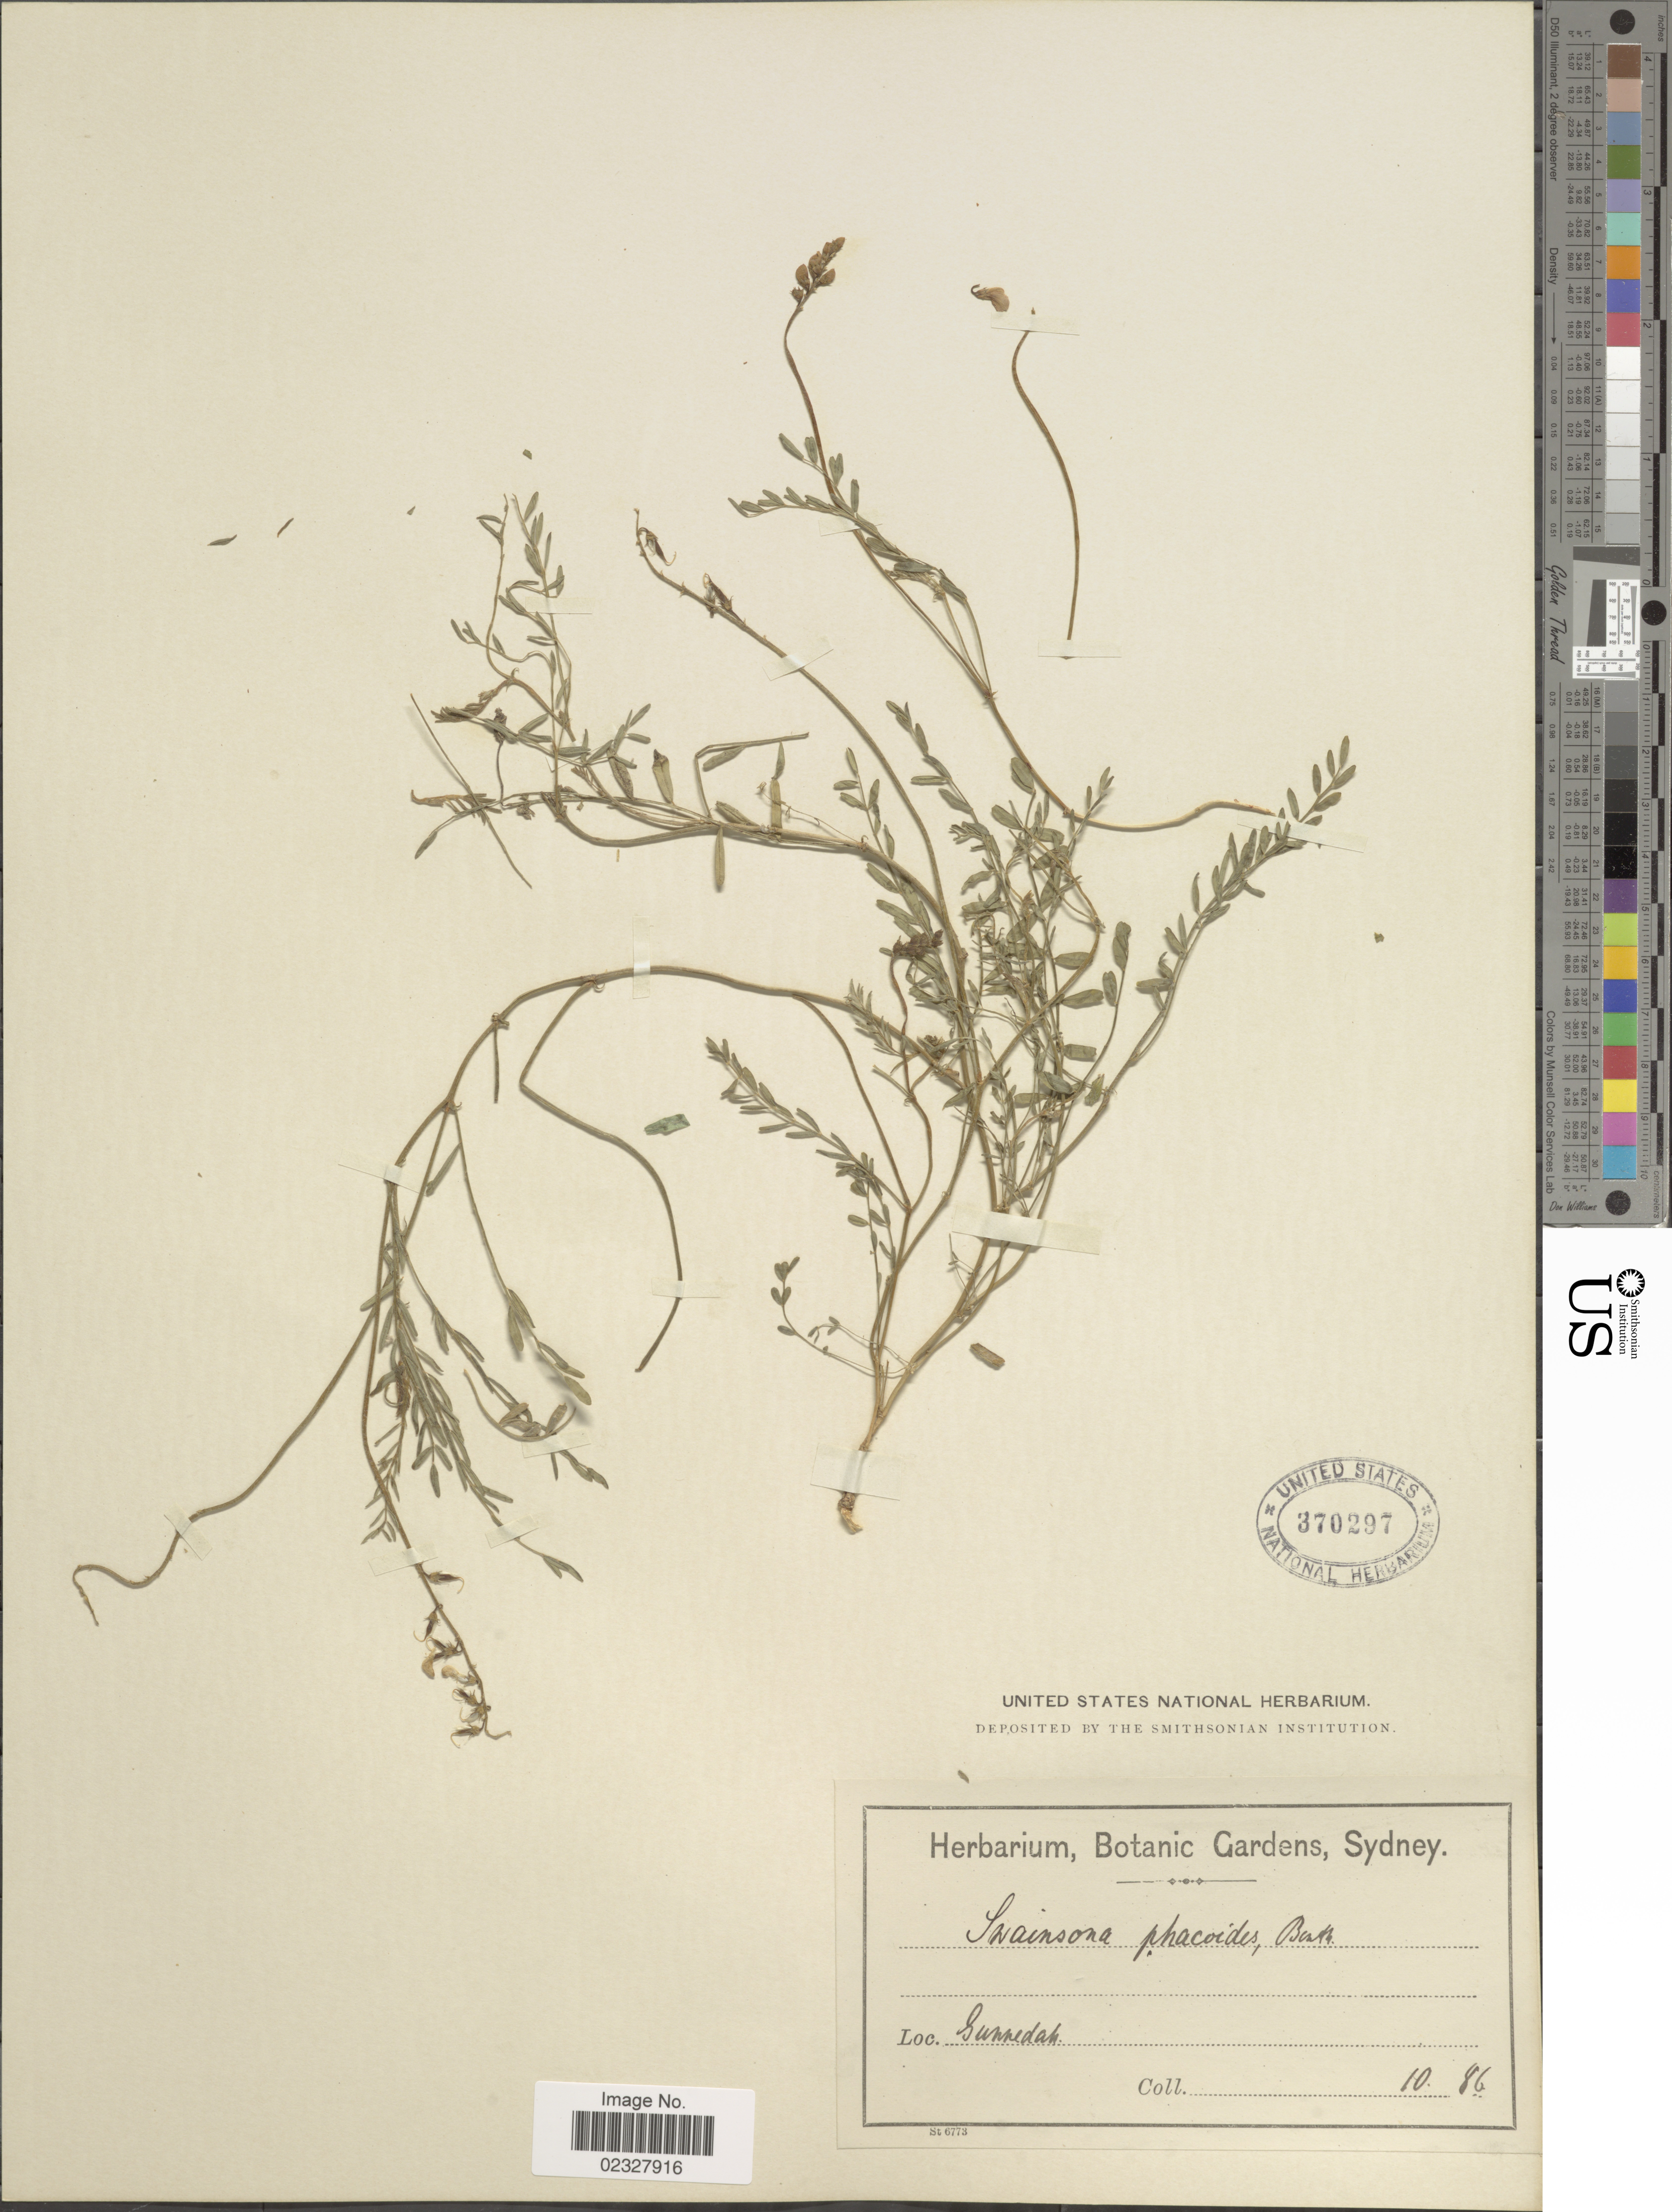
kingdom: Plantae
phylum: Tracheophyta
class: Magnoliopsida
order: Fabales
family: Fabaceae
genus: Swainsona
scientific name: Swainsona phacoides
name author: Benth.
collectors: ex Herb. Bot. Gard. Sydney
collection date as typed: Transcribed d/m/y: /10/86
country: Australia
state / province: New South Wales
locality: Gunnedah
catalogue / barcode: US 370297